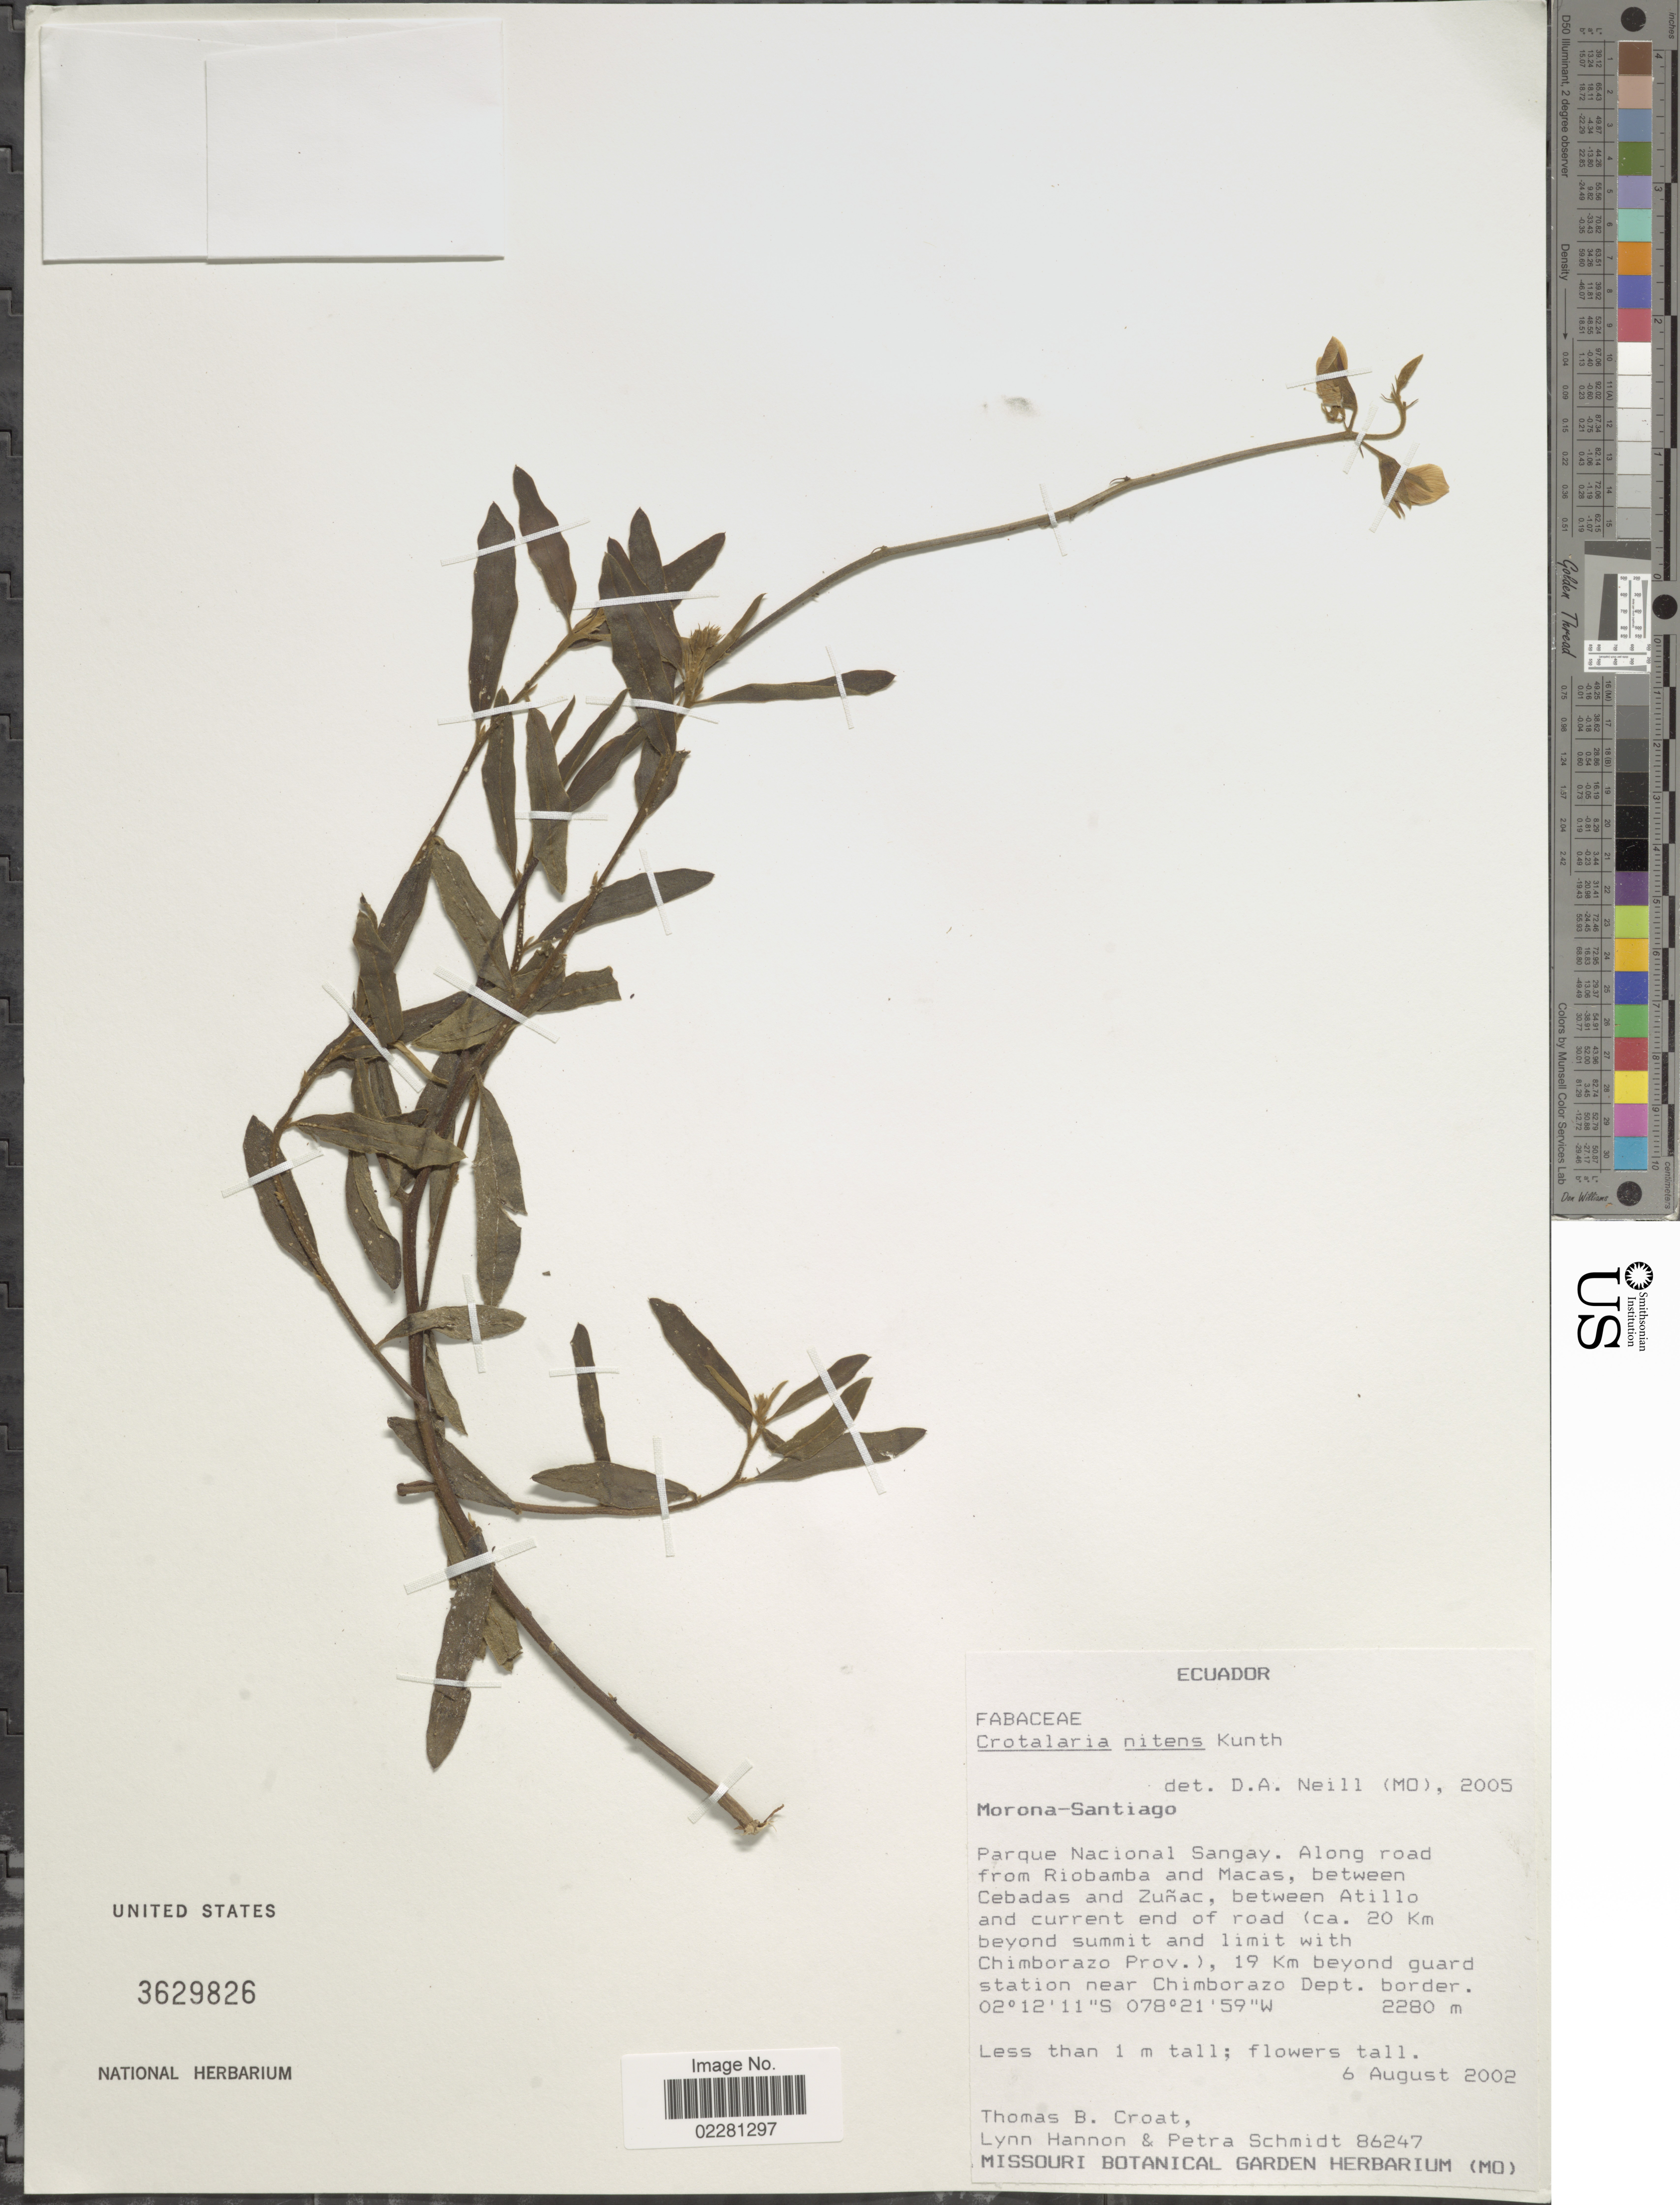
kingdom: Plantae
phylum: Tracheophyta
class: Magnoliopsida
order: Fabales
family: Fabaceae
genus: Crotalaria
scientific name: Crotalaria nitens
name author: Kunth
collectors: T. B. Croat, L. Hannon & P. Schmidt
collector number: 86247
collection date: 2002-08-06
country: Ecuador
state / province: Morona-Santiago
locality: Parque Nacional Sangay, along road from Riobamba and Macas, between Cebadas and Zunac, between Atillo and current end of road (ca 20 km beyond summit and limit with Chimborazo Prov.), 19 km beyond guard station near Chimborazo Dept. border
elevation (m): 2280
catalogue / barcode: US 3629826